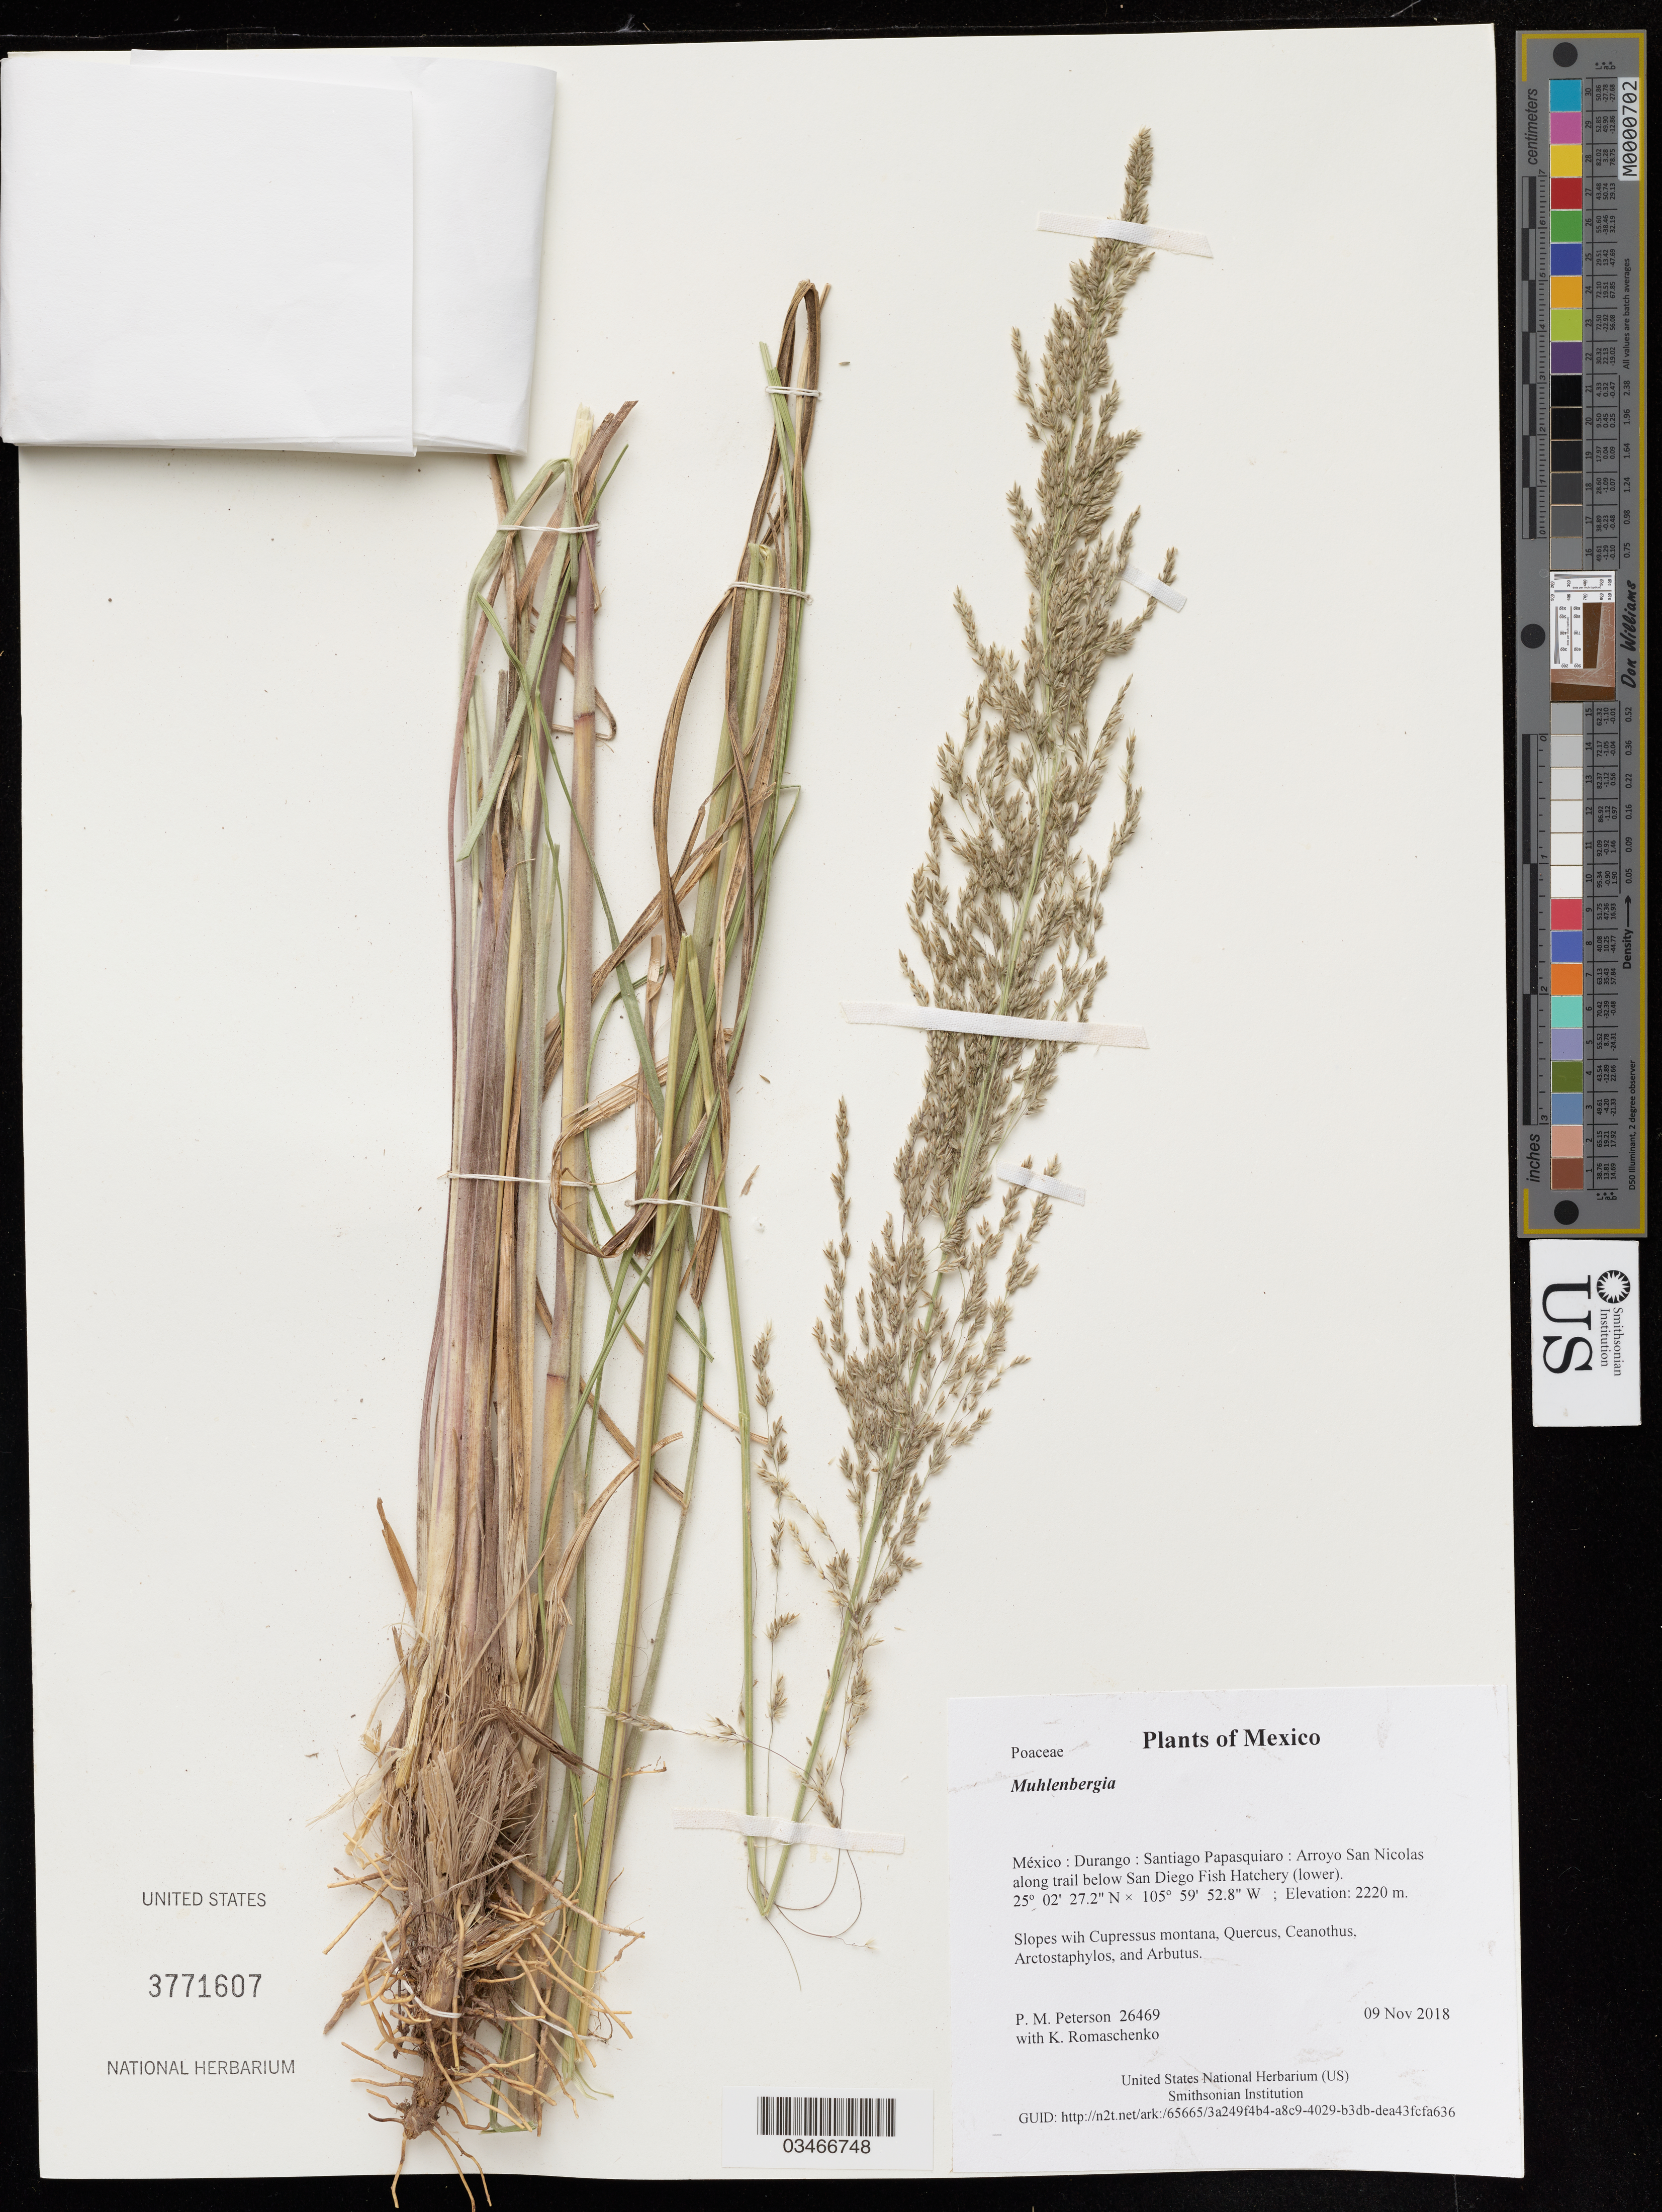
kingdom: Plantae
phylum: Tracheophyta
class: Liliopsida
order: Poales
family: Poaceae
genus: Muhlenbergia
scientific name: Muhlenbergia sp.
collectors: P. M. Peterson & K. Romaschenko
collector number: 26469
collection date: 2018-11-09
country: México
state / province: Durango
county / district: Santiago Papasquiaro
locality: Arroyo San Nicolas along trail below San Diego Fish Hatchery (lower)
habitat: Slopes wih Cupressus montana, Quercus, Ceanothus, Arctostaphylos, and Arbutus.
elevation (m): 2220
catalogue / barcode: US 3771607